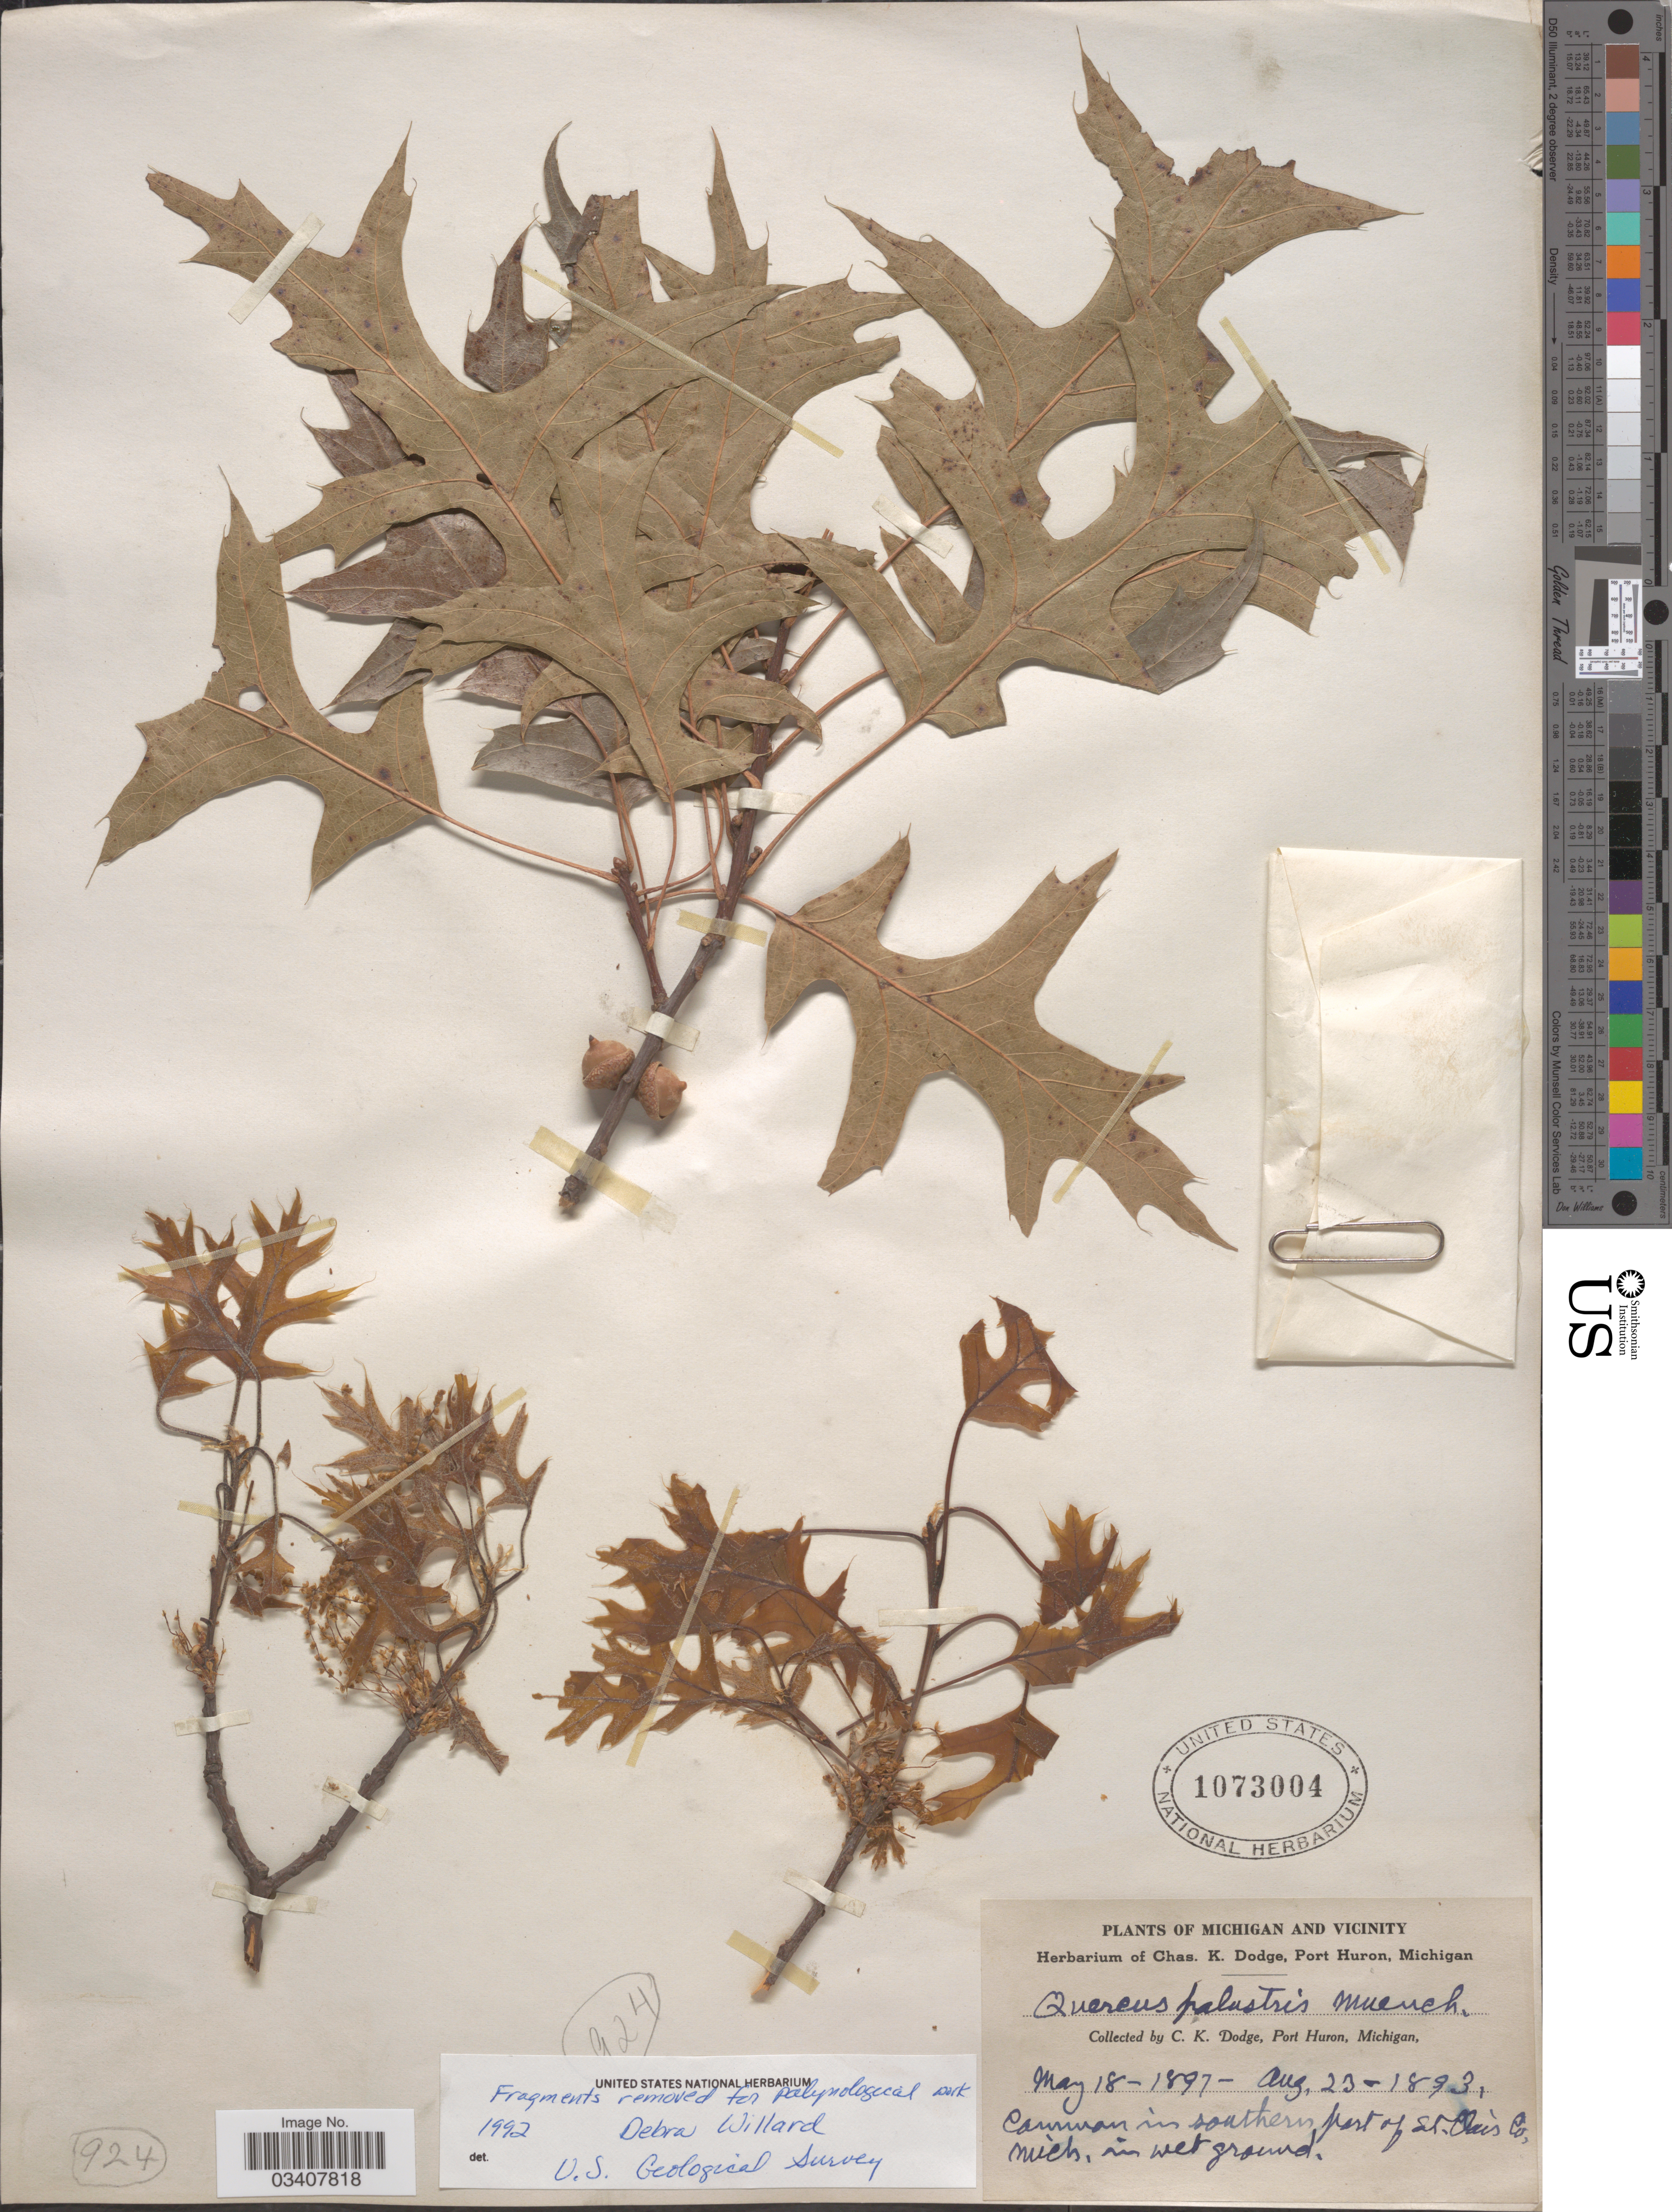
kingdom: Plantae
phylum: Tracheophyta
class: Magnoliopsida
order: Fagales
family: Fagaceae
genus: Quercus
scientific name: Quercus palustris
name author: Münchh.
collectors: C. Dodge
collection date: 1893-08-23/1897-05-18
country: United States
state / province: Michigan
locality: Michigan and vicinity. Port Huron. Common in southern part of St. Clair Co.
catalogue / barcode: US 1073004